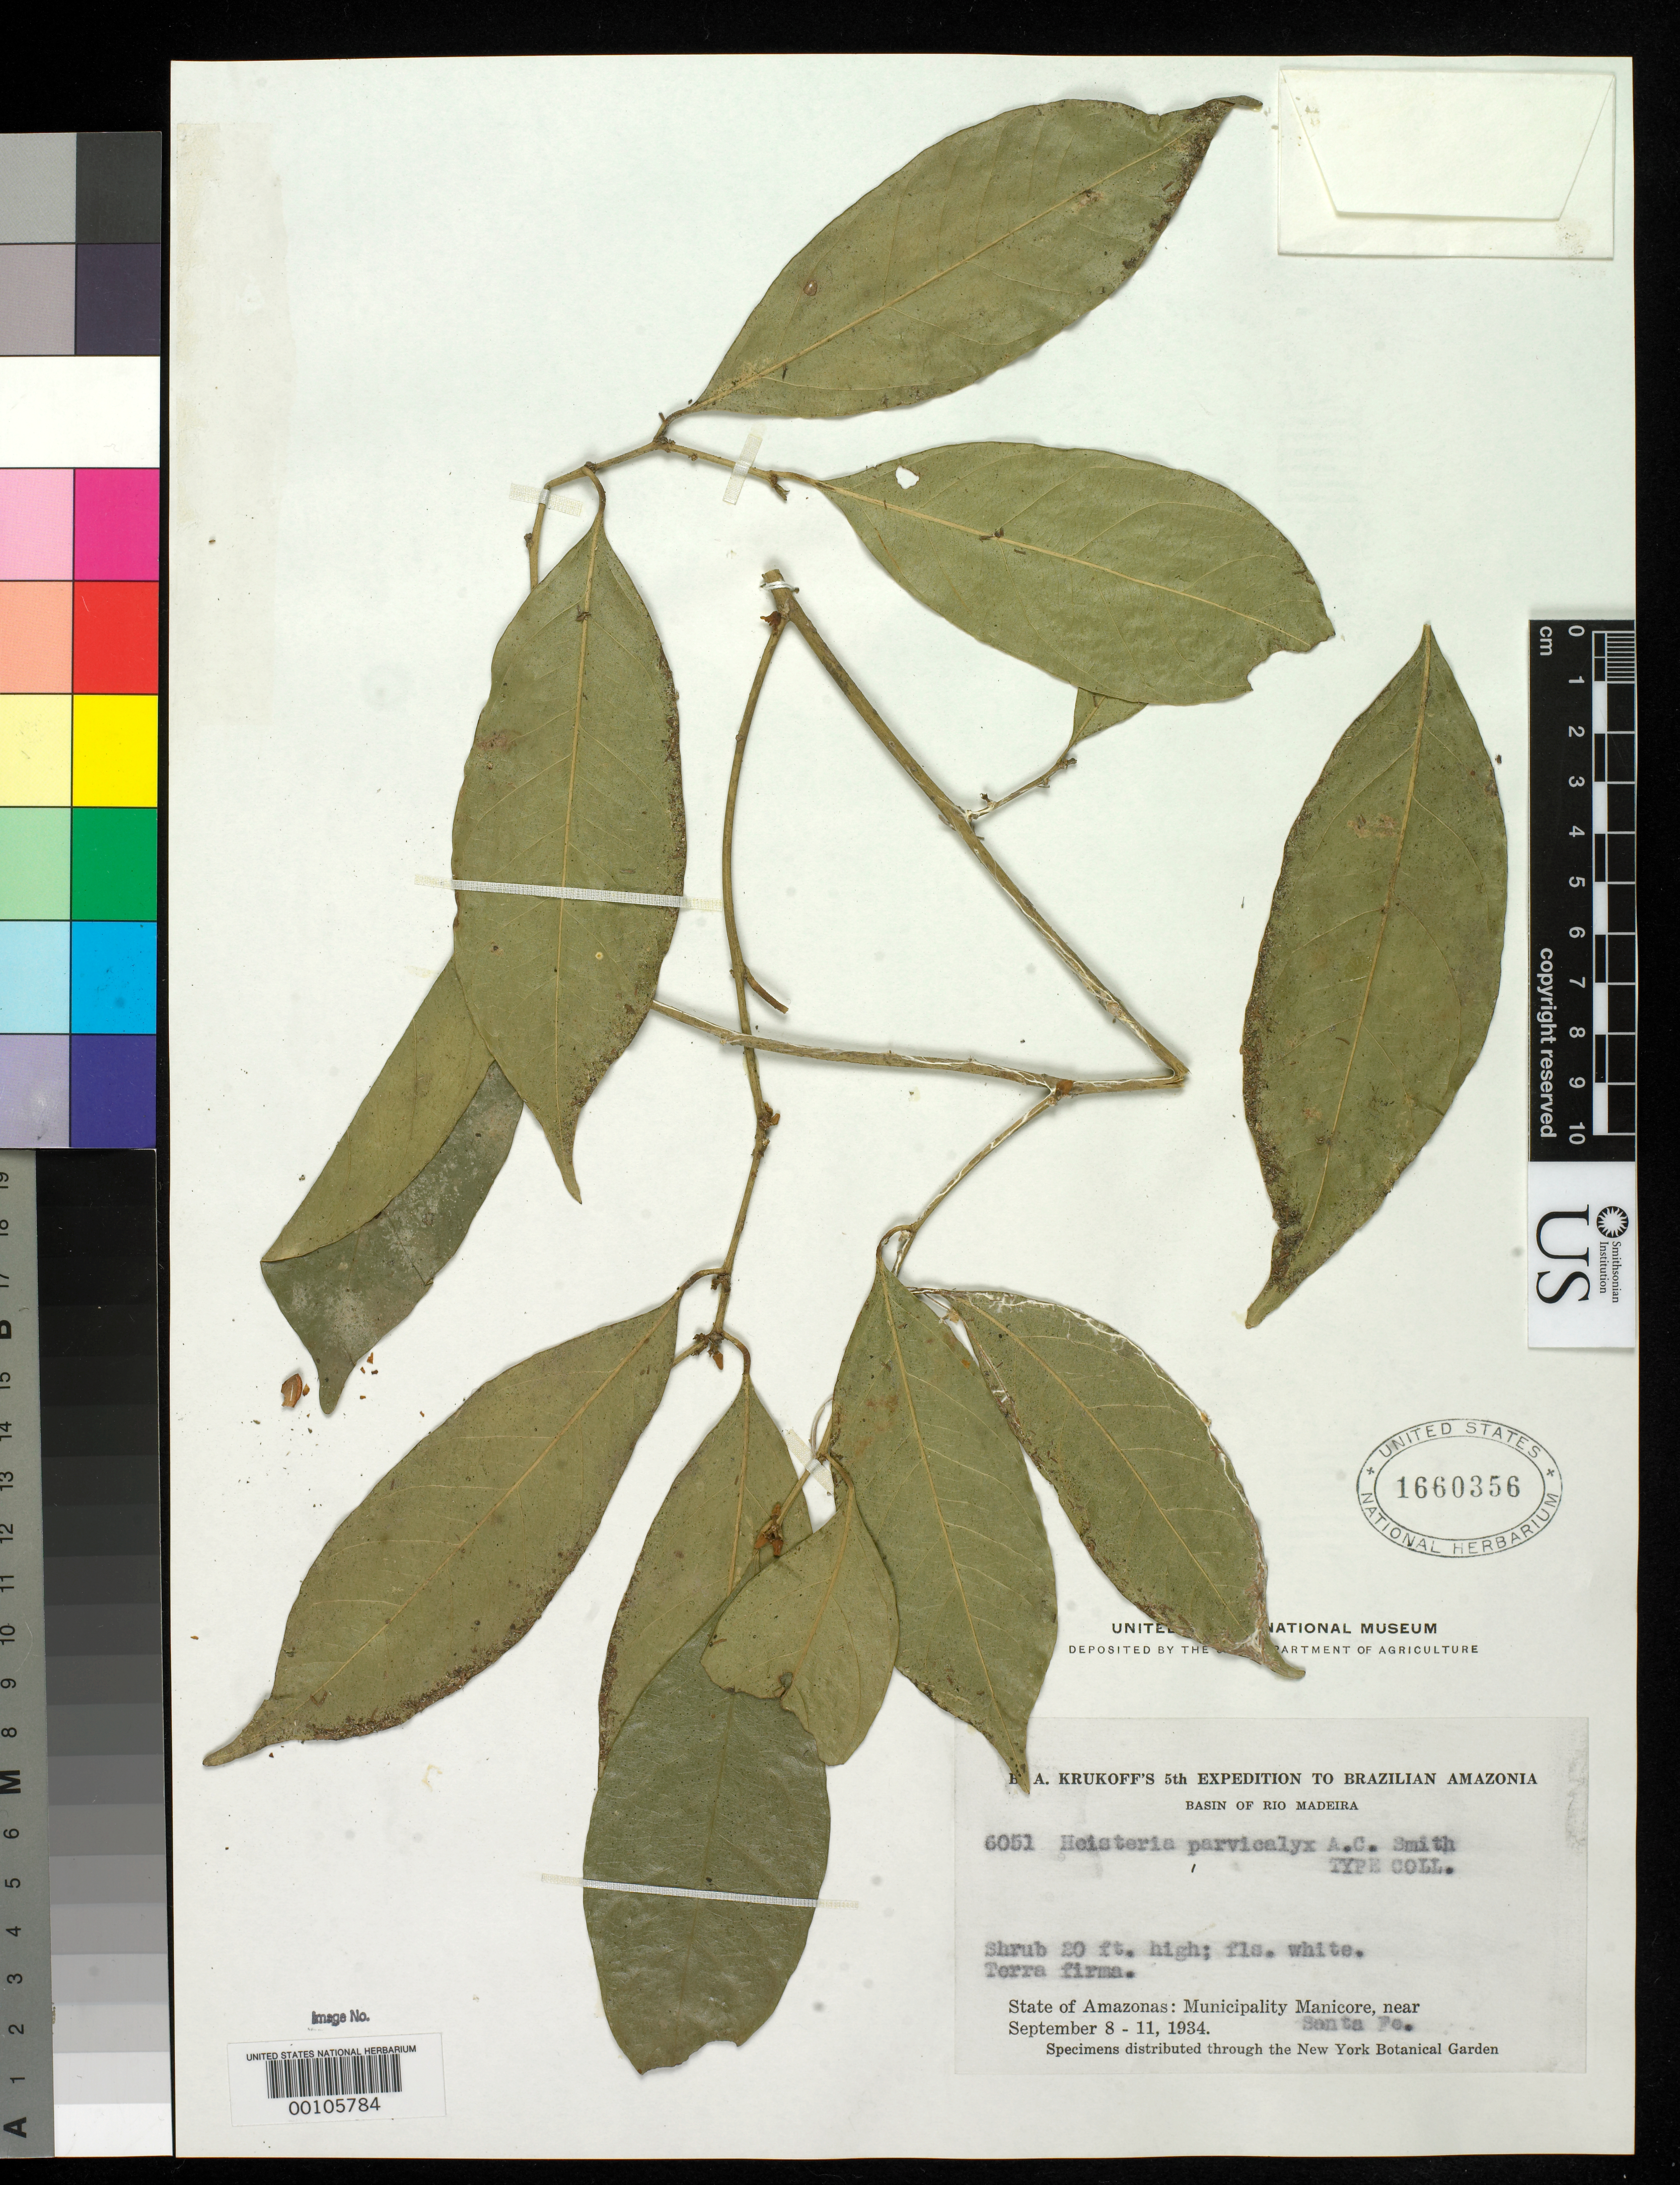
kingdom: Plantae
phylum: Tracheophyta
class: Magnoliopsida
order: Santalales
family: Erythropalaceae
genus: Heisteria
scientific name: Heisteria parvicalyx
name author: A.C. Sm.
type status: Isotype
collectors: B. A. Krukoff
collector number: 6051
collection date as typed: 11 Sep 1934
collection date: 1934-09-11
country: Brazil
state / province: Amazonas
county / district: Manicoré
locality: Near Santa Fe, basin of Rio Madiera.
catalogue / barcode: US 1660356